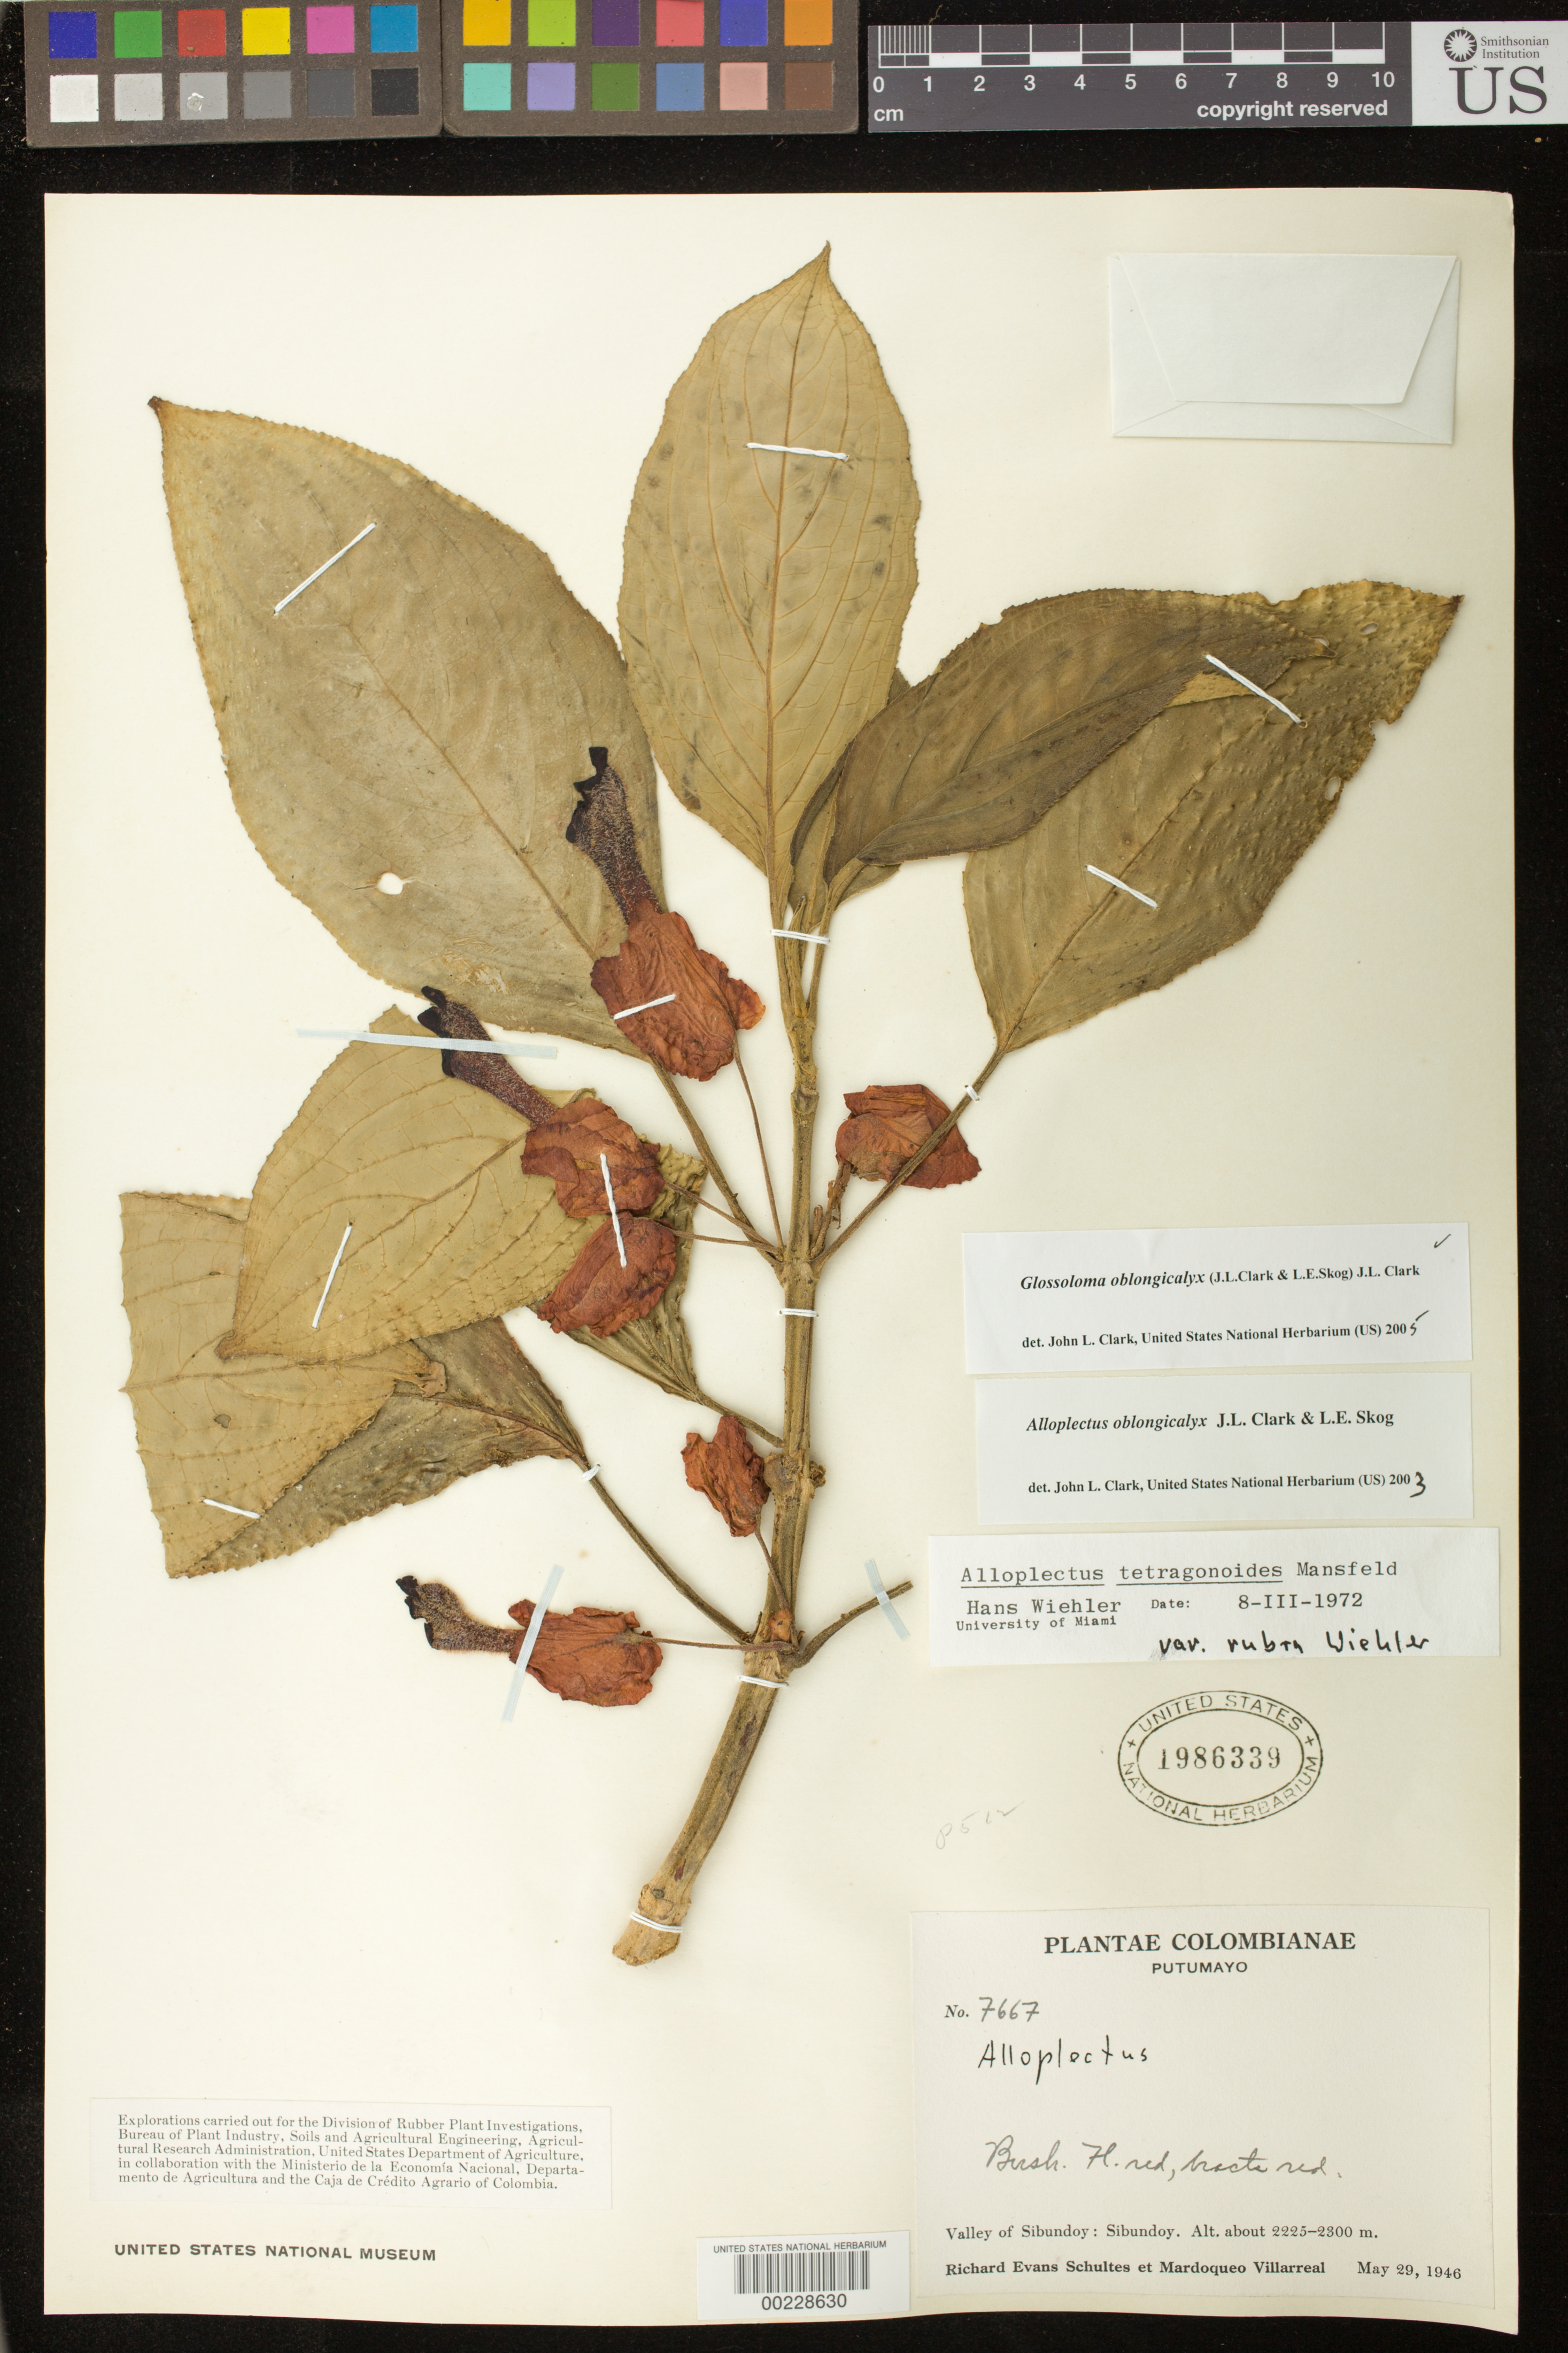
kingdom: Plantae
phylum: Tracheophyta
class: Magnoliopsida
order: Lamiales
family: Gesneriaceae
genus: Glossoloma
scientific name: Glossoloma oblongicalyx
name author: (J.L. Clark & L.E. Skog) J.L. Clark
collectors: R. E. Schultes & M. Villarreal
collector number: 7667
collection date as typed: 29 May 1946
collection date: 1946-05-29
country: Colombia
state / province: Putumayo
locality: Valley of Sibundoy, Sibundoy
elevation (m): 2225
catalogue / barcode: US 1986339